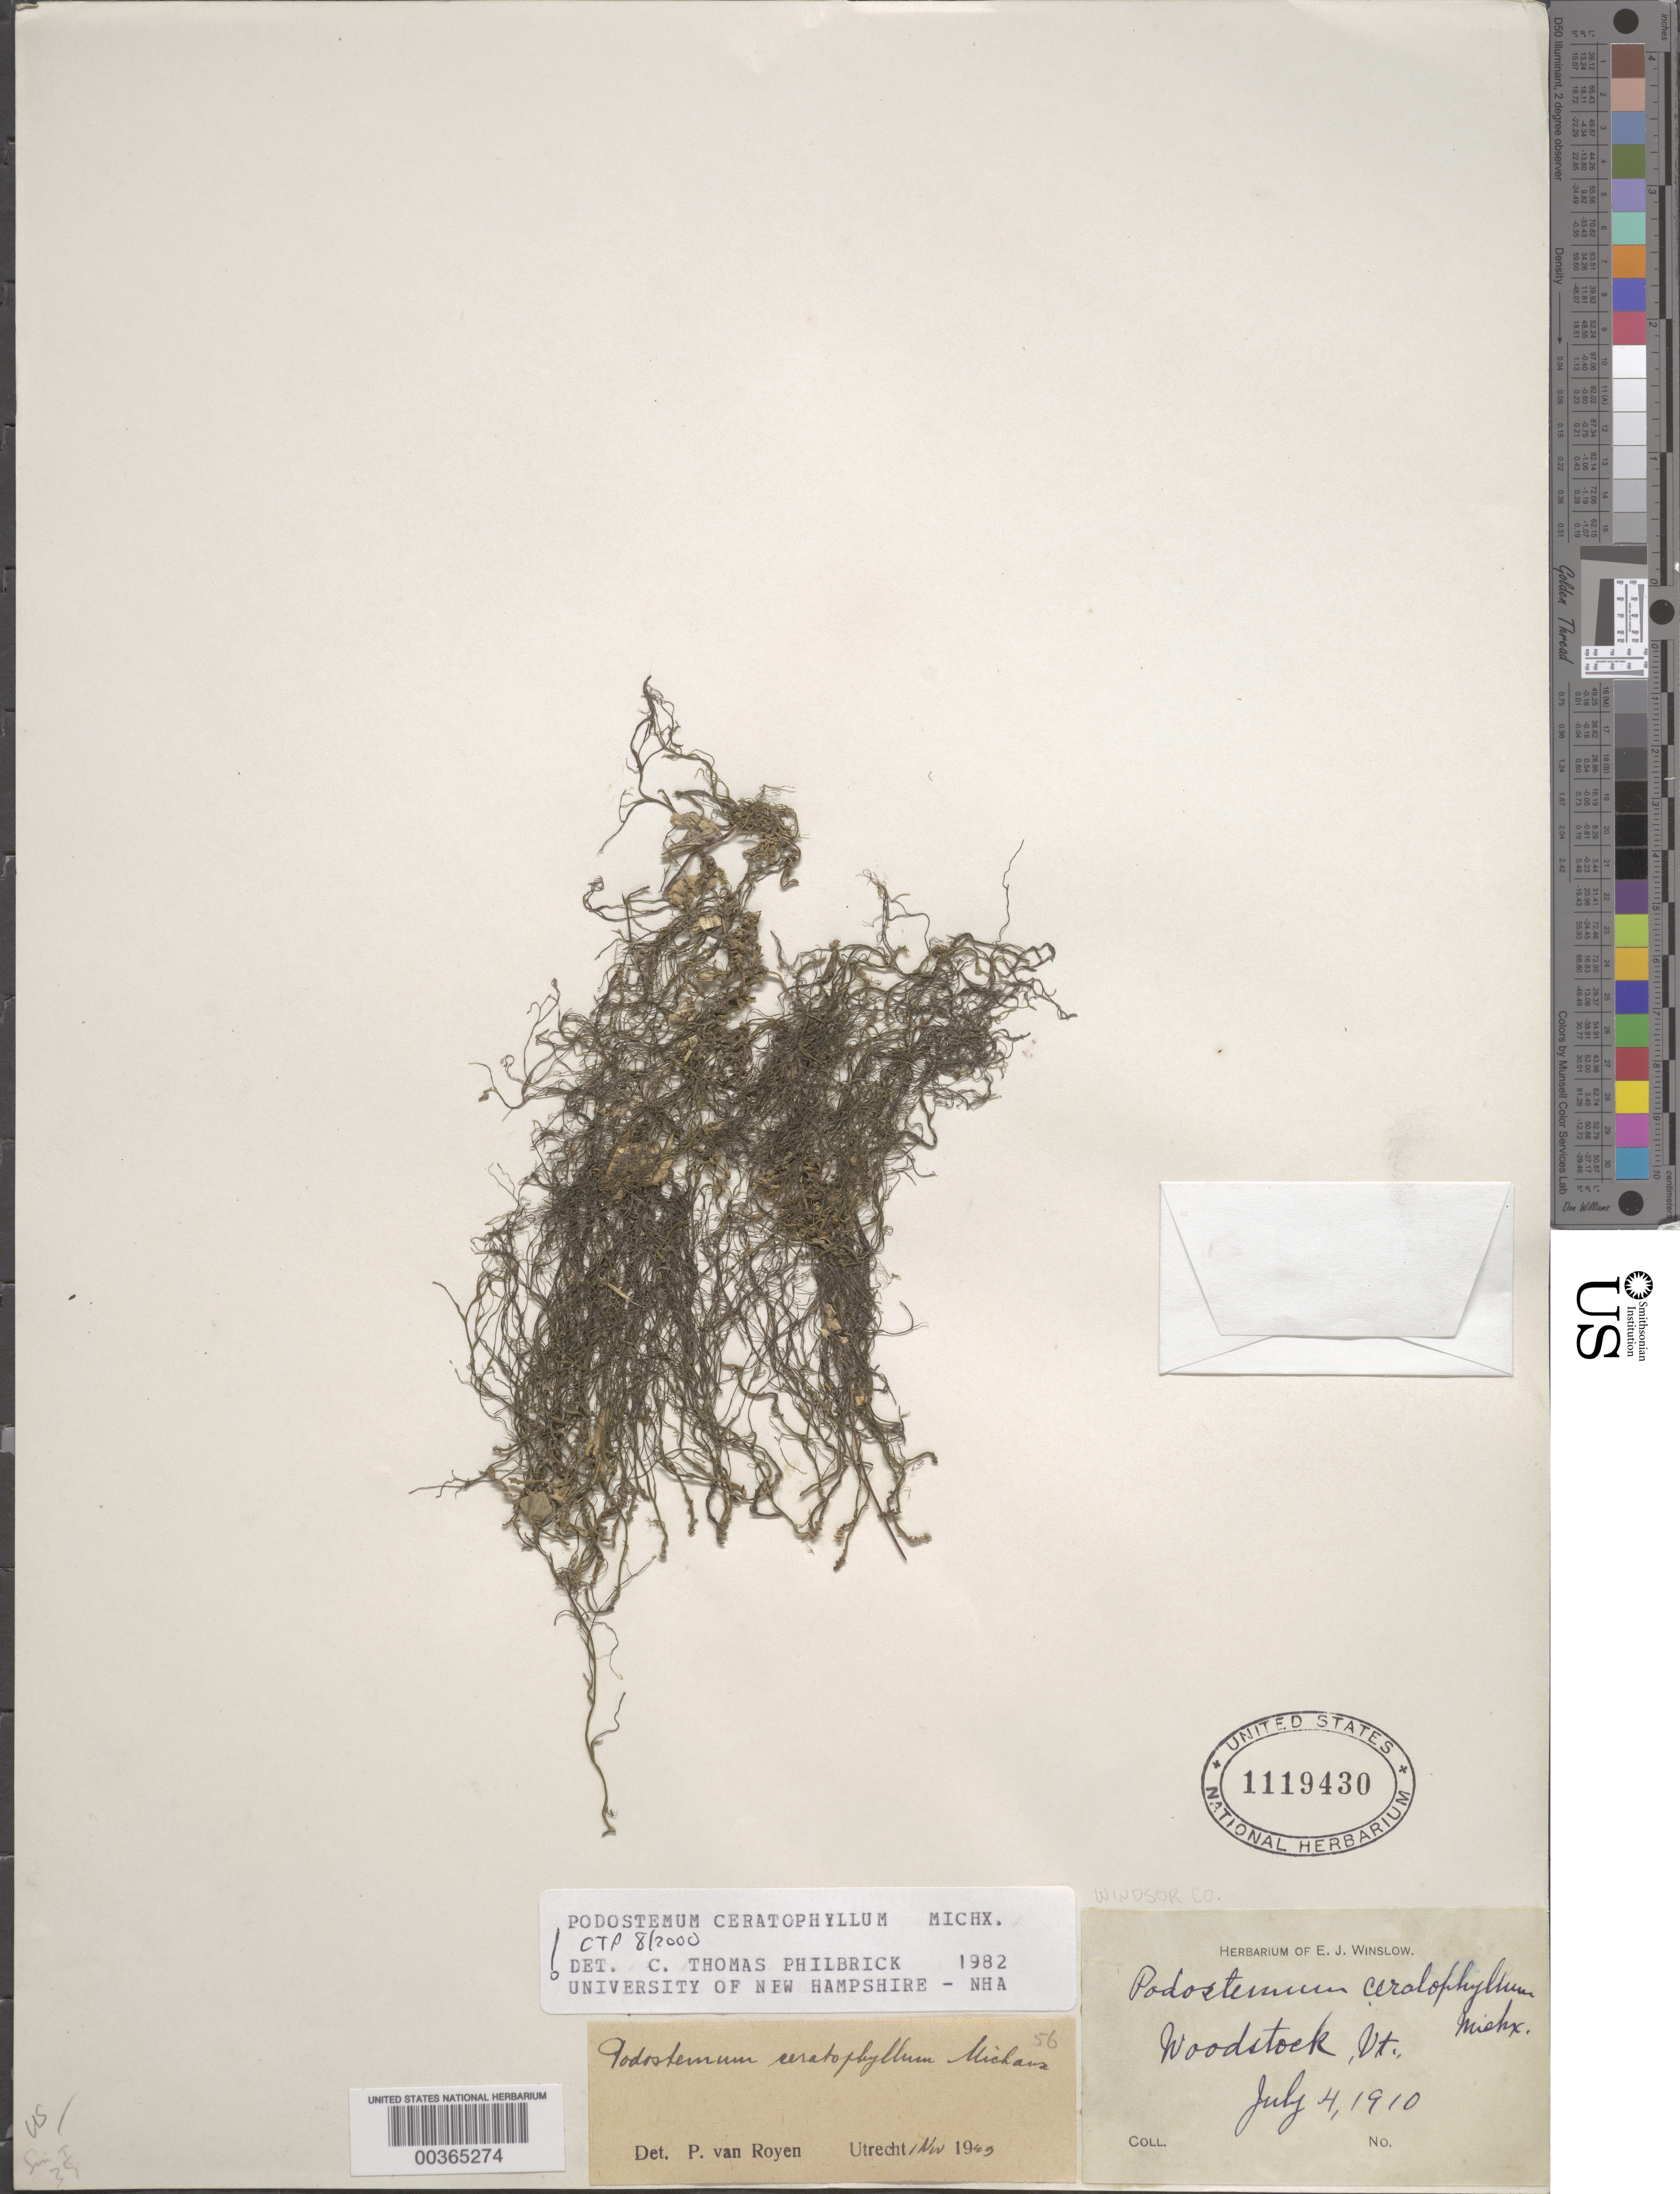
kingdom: Plantae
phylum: Tracheophyta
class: Magnoliopsida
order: Malpighiales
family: Podostemaceae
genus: Podostemum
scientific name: Podostemum ceratophylllum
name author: Michx.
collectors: E. Winslow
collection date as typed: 04 Jul 1910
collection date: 1910-07-04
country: United States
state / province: Vermont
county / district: Windsor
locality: Woodstock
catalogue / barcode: US 1119430